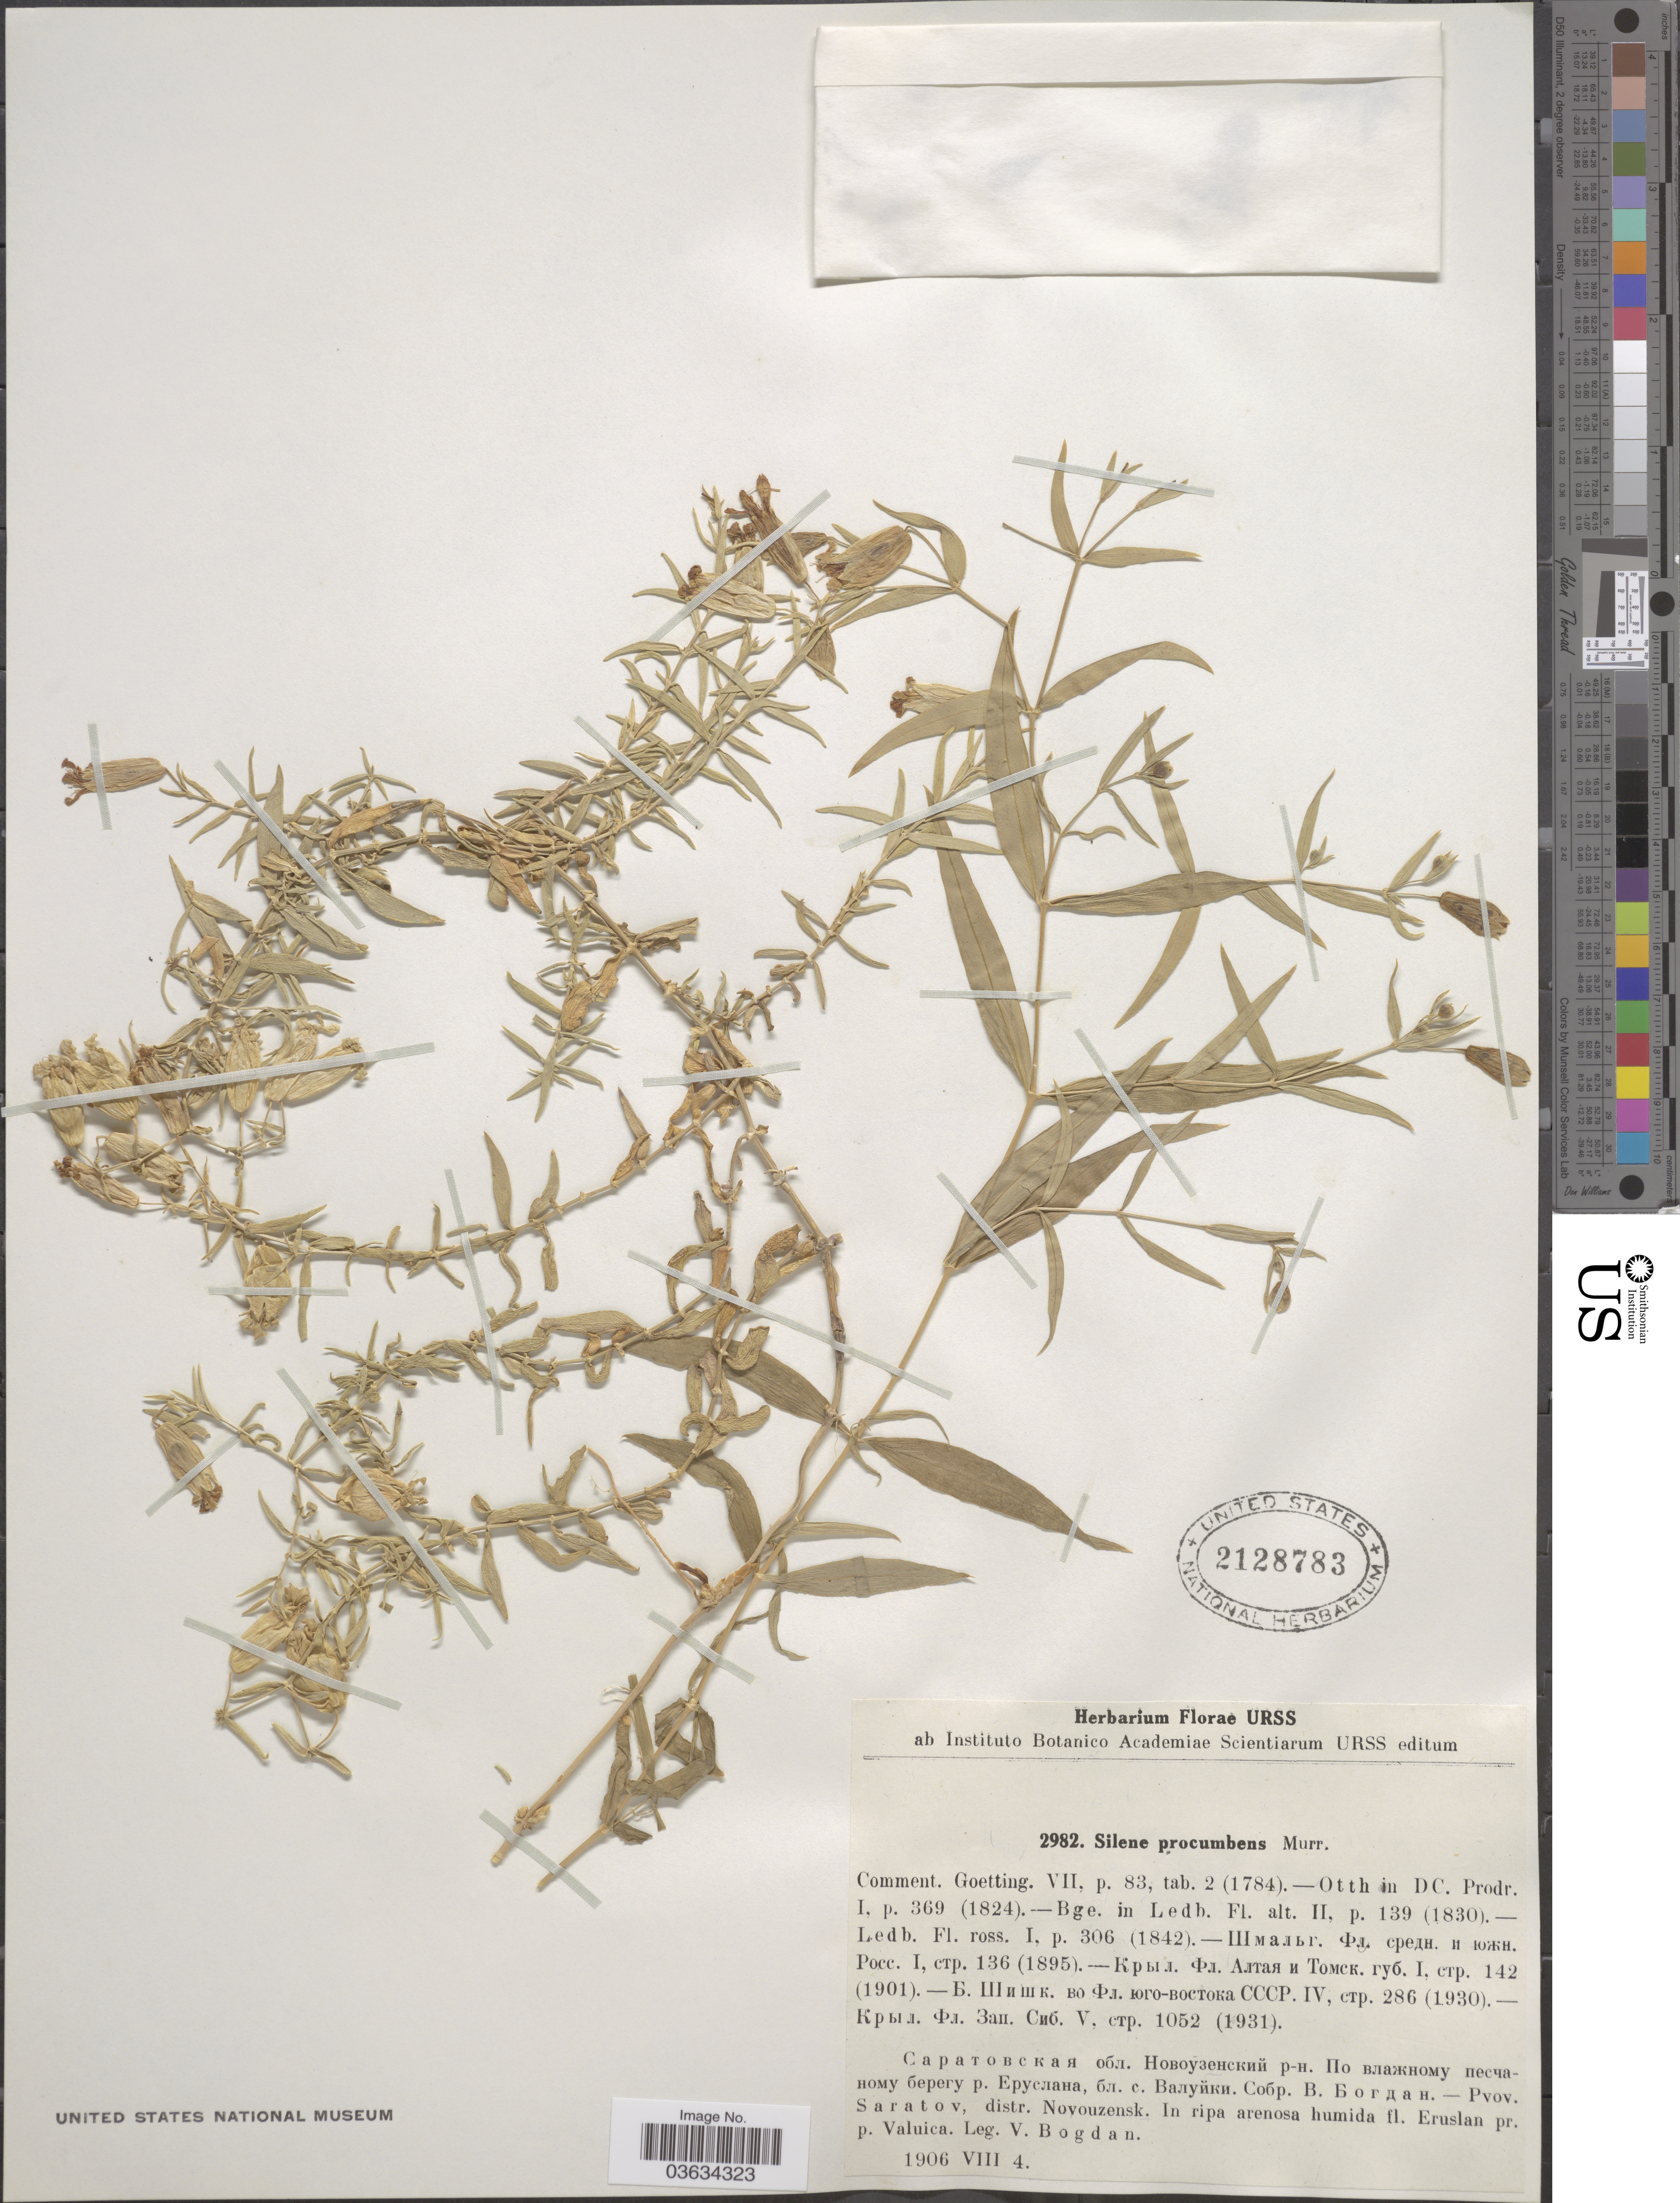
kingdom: Plantae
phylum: Tracheophyta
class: Magnoliopsida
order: Caryophyllales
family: Caryophyllaceae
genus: Silene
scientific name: Silene procumbens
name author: Murray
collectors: V. Bogdan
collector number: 2982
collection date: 1906-08-04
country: Russian Federation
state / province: Saratov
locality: Distr. Novouzensk. In ripa arenosa humida fl. Eruslan pr. p. Valuica.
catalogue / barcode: US 2128783